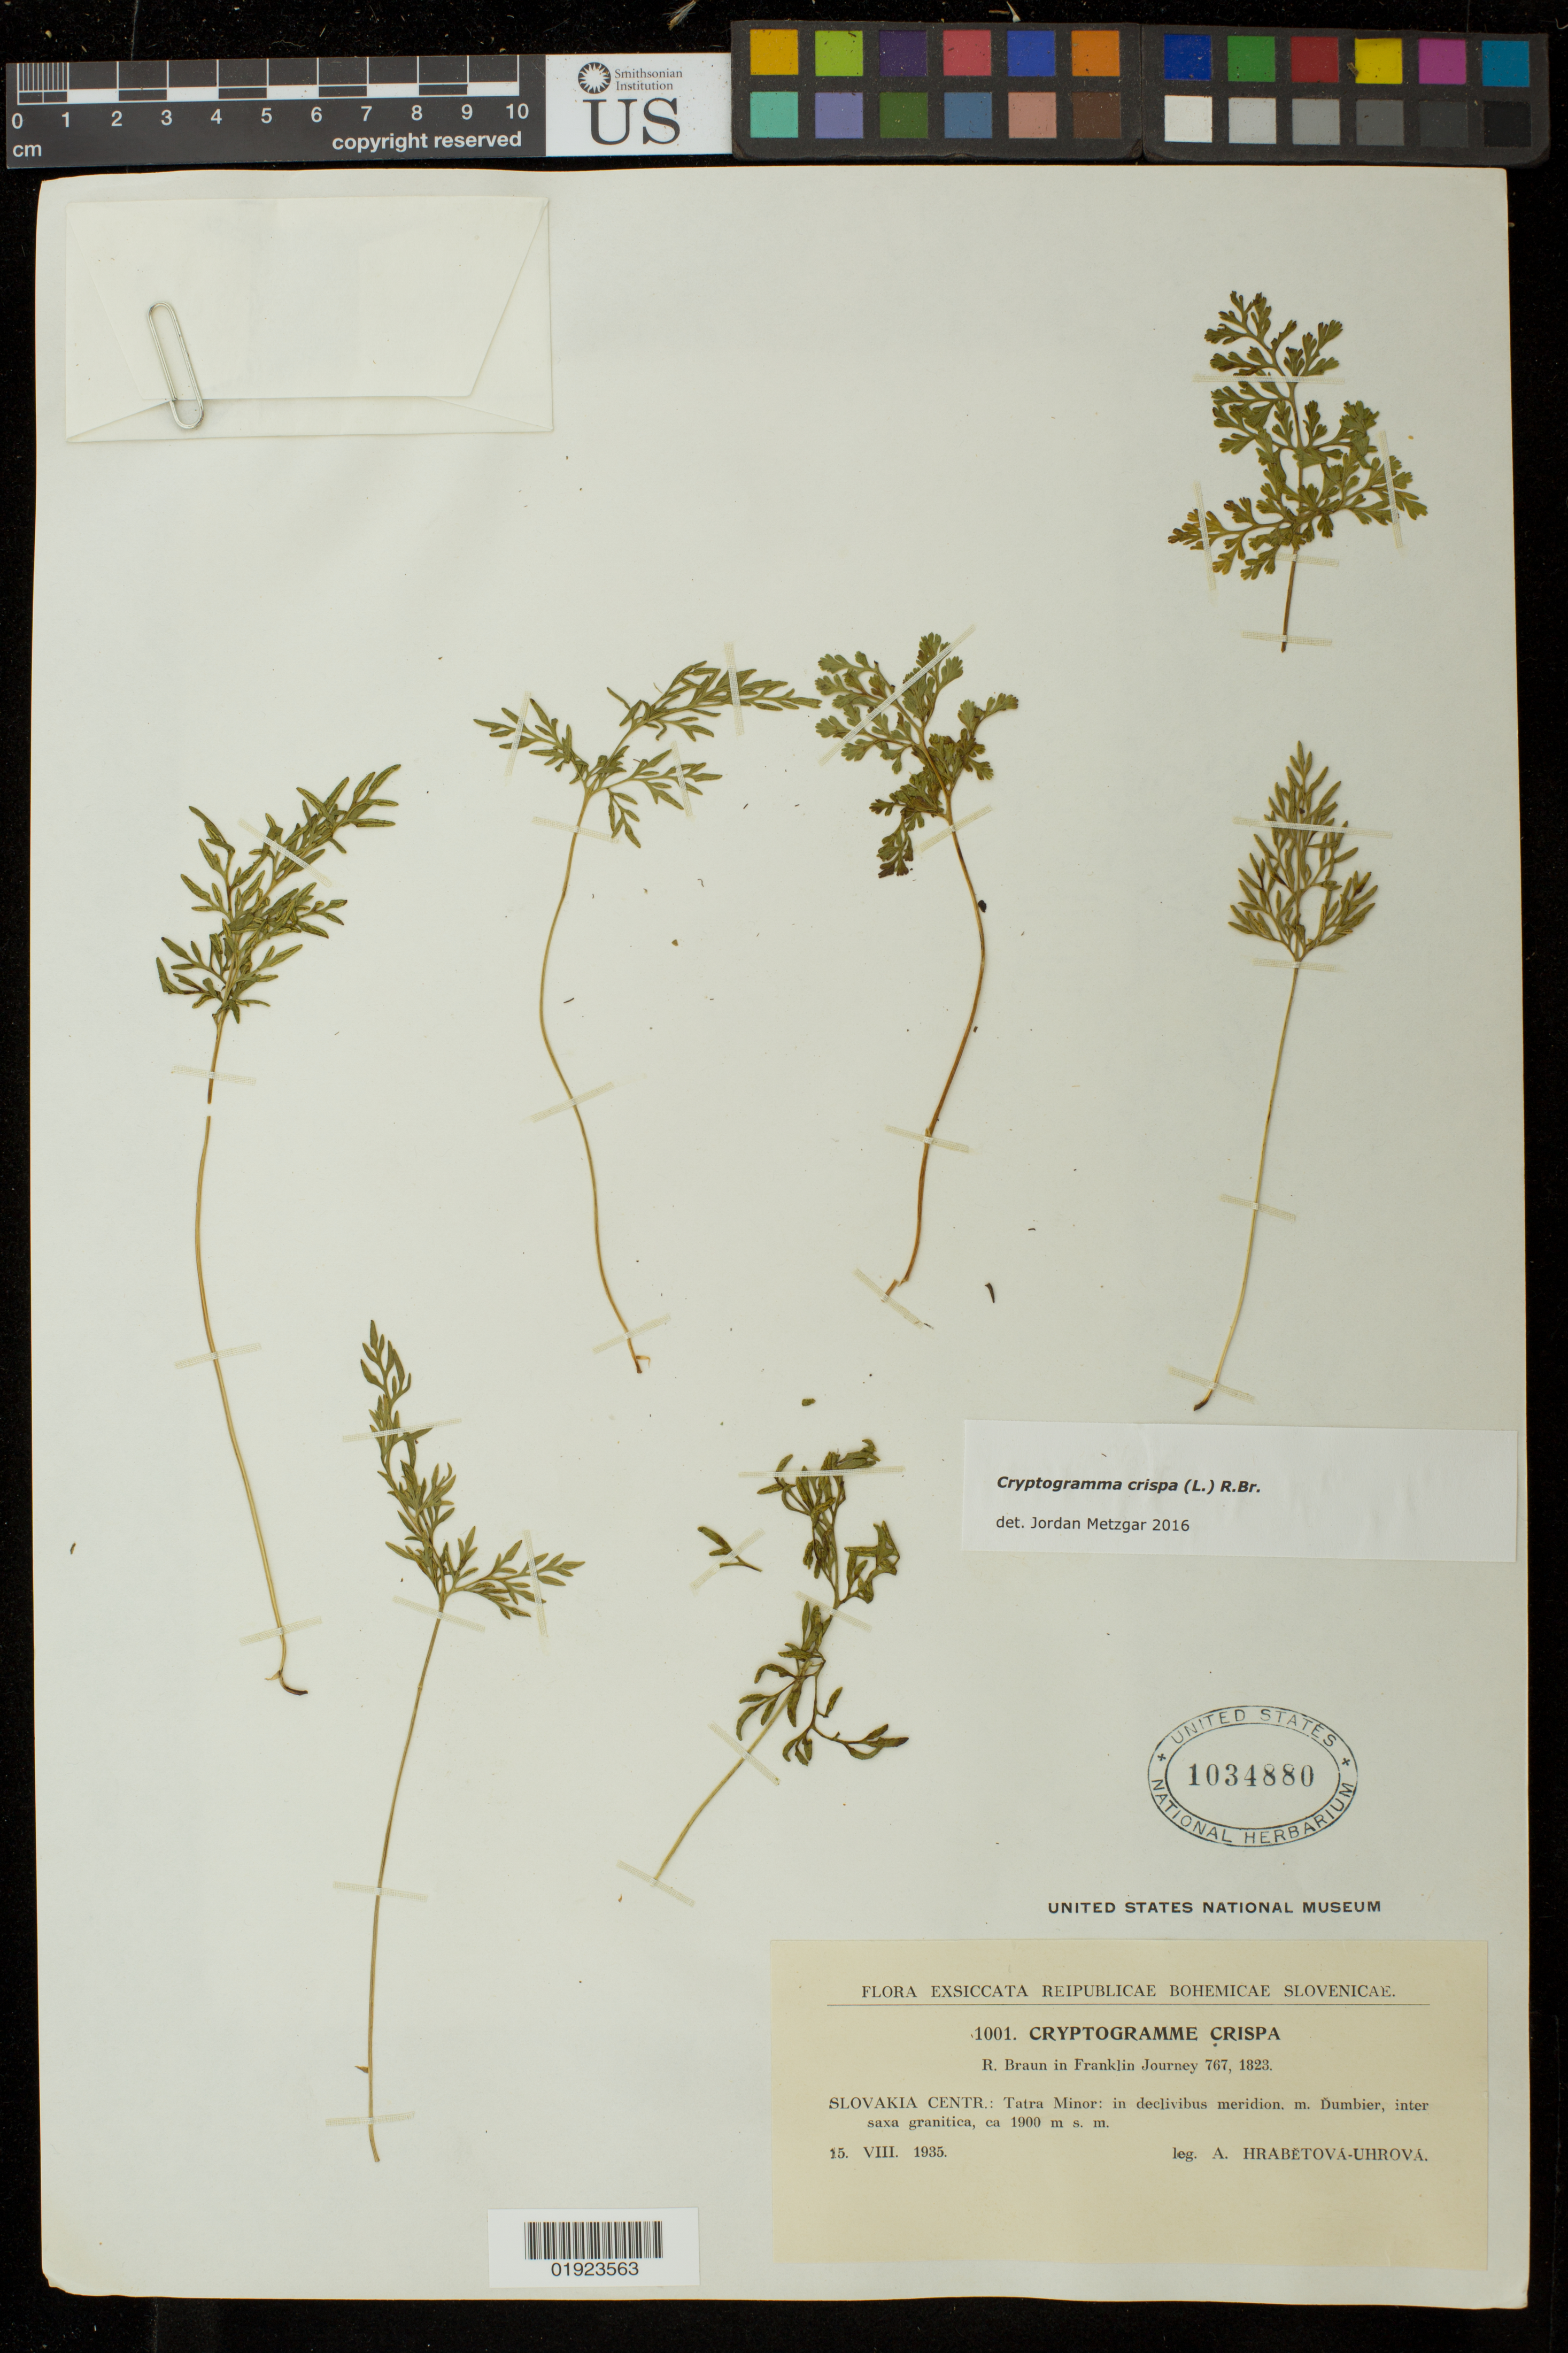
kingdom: Plantae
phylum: Tracheophyta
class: Polypodiopsida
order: Polypodiales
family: Pteridaceae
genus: Cryptogramma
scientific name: Cryptogramma crispa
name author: Fernald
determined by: Metzgar, Jordan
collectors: A. Hrabetova-Uhrova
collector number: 1001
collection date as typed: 15 VIII 1935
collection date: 1935-08-15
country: Slovakia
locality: Slovakia Centr: Tatra Minor: in declivibus meridion. m. Dumbier, inter saxa granitica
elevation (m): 1900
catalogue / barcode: US 1034880